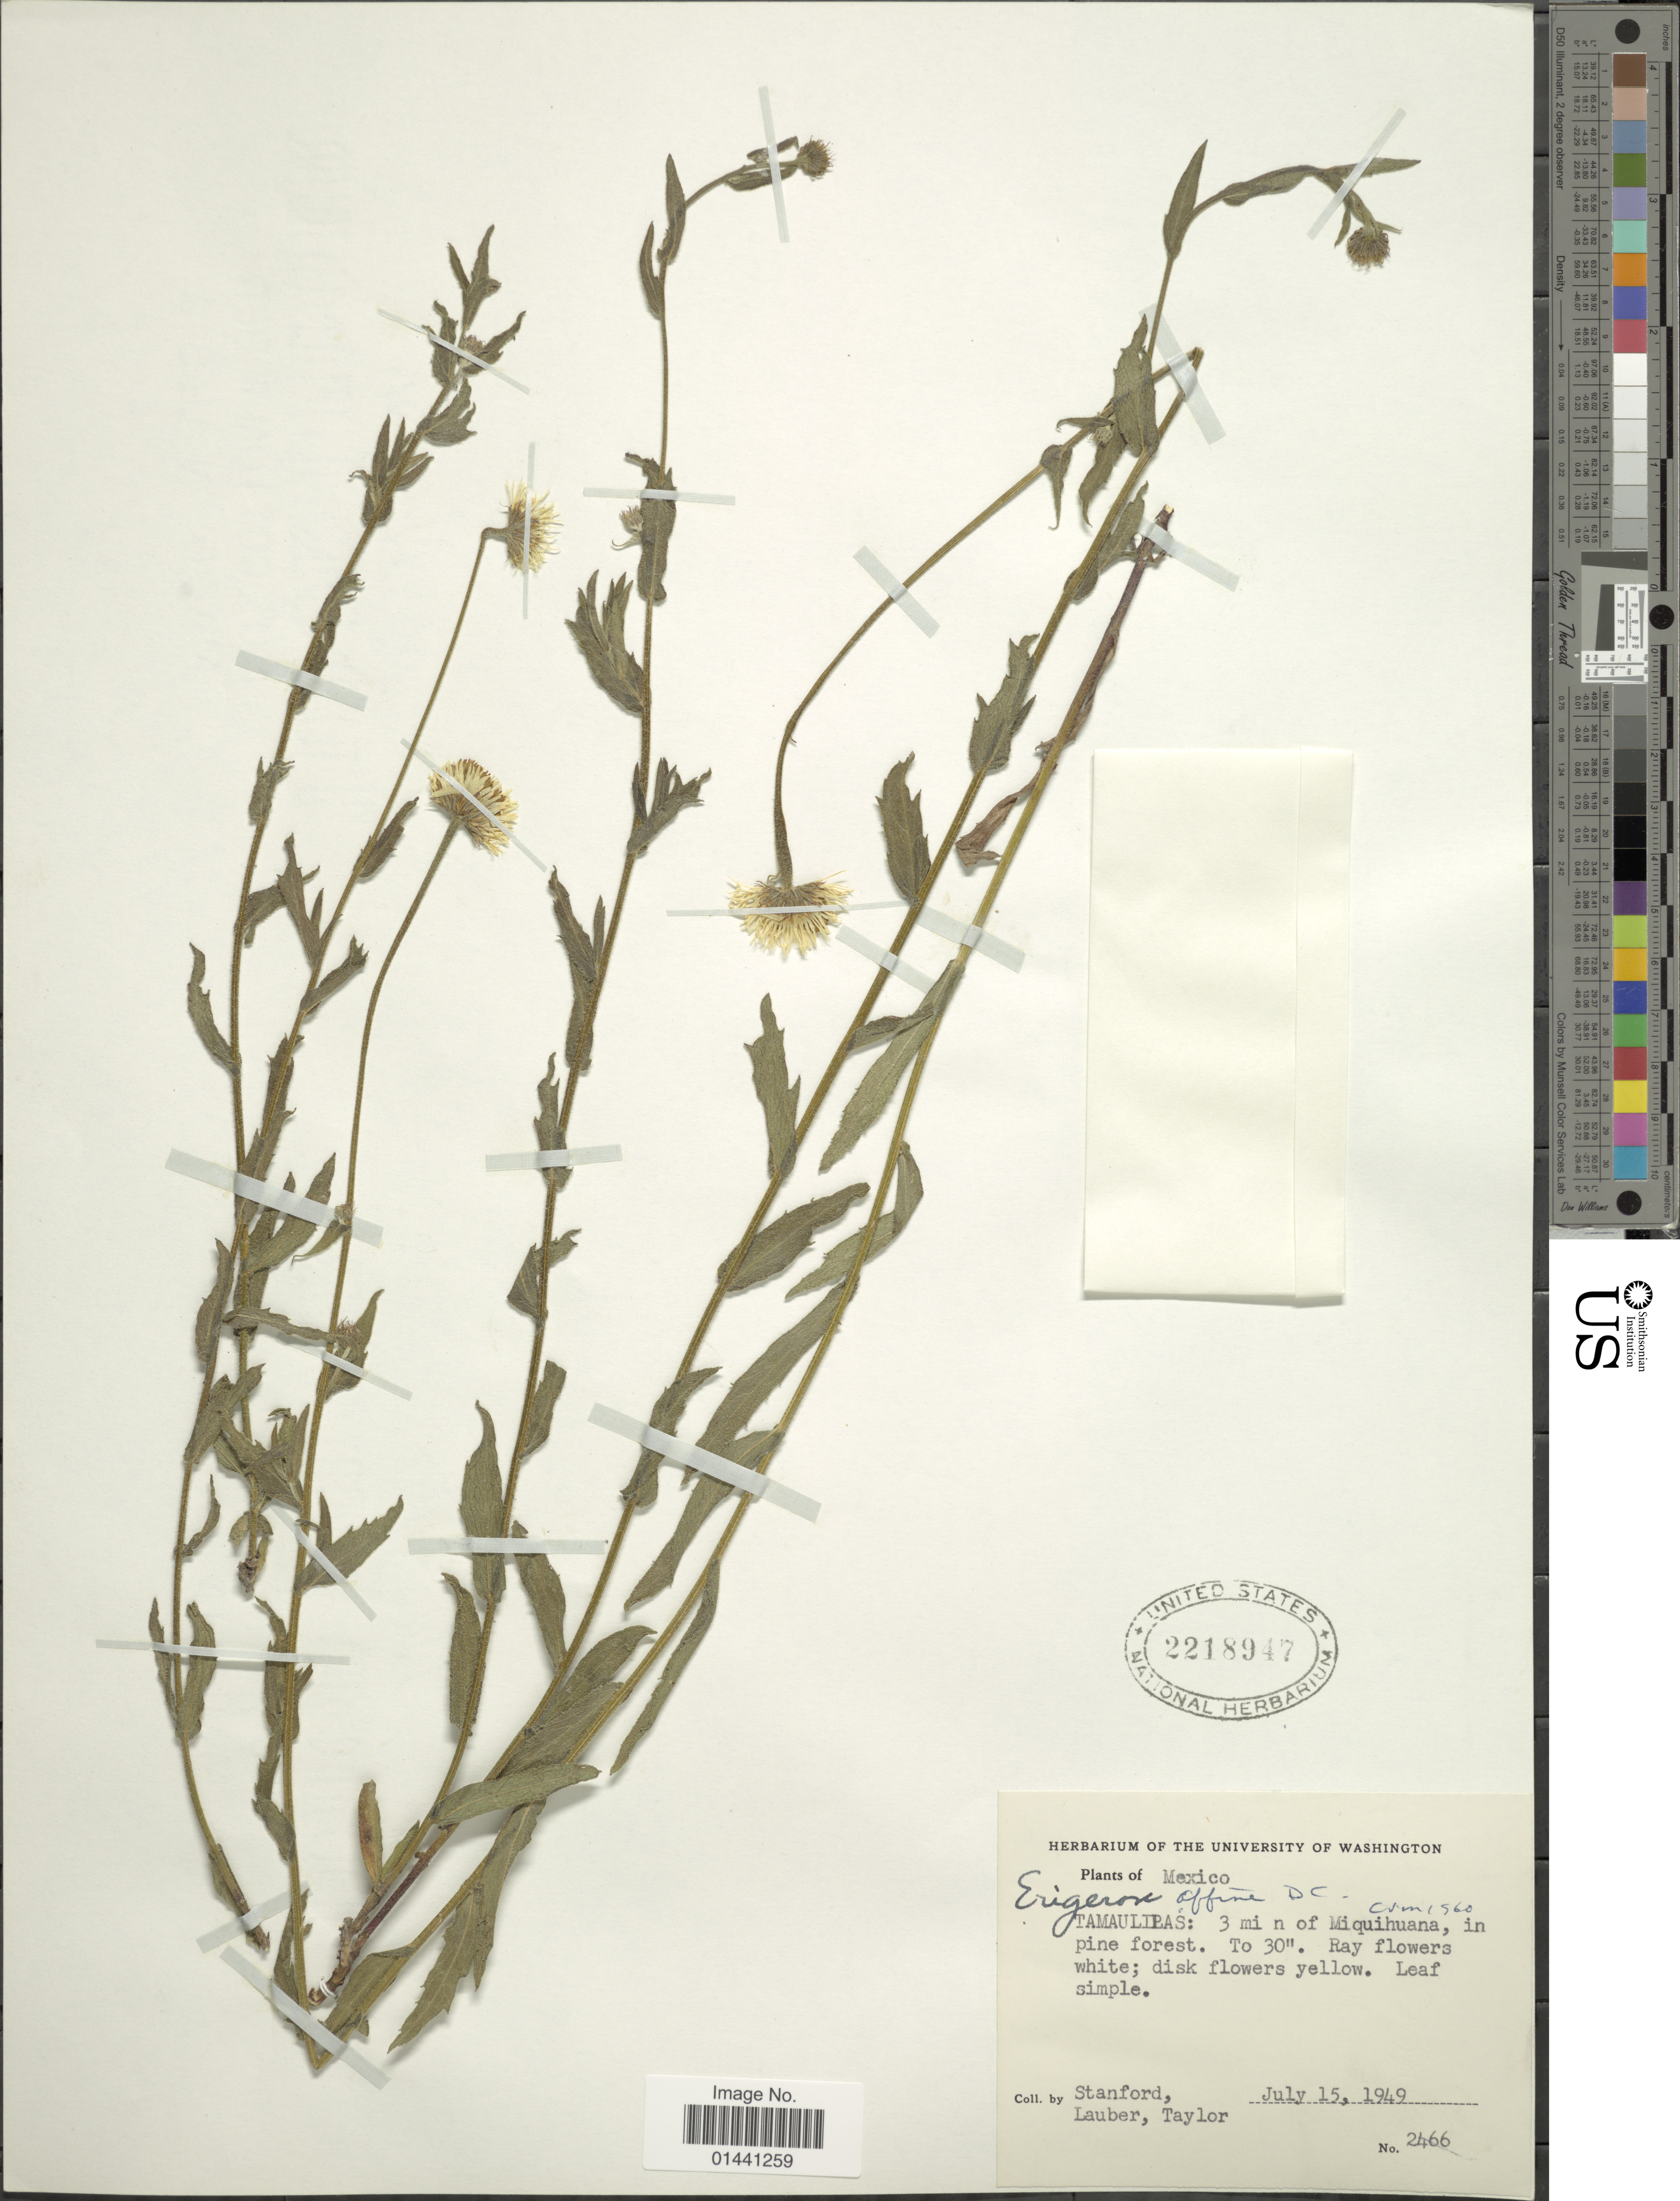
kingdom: Plantae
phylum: Tracheophyta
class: Magnoliopsida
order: Asterales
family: Asteraceae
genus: Erigeron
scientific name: Erigeron affinis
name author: V.M. Badillo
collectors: -. Stanford, Lauber, -- & -- Taylor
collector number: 2466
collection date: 1949-07-15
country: Mexico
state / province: Tamaulipas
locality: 3 mi n of Miquihana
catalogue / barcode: US 2218947